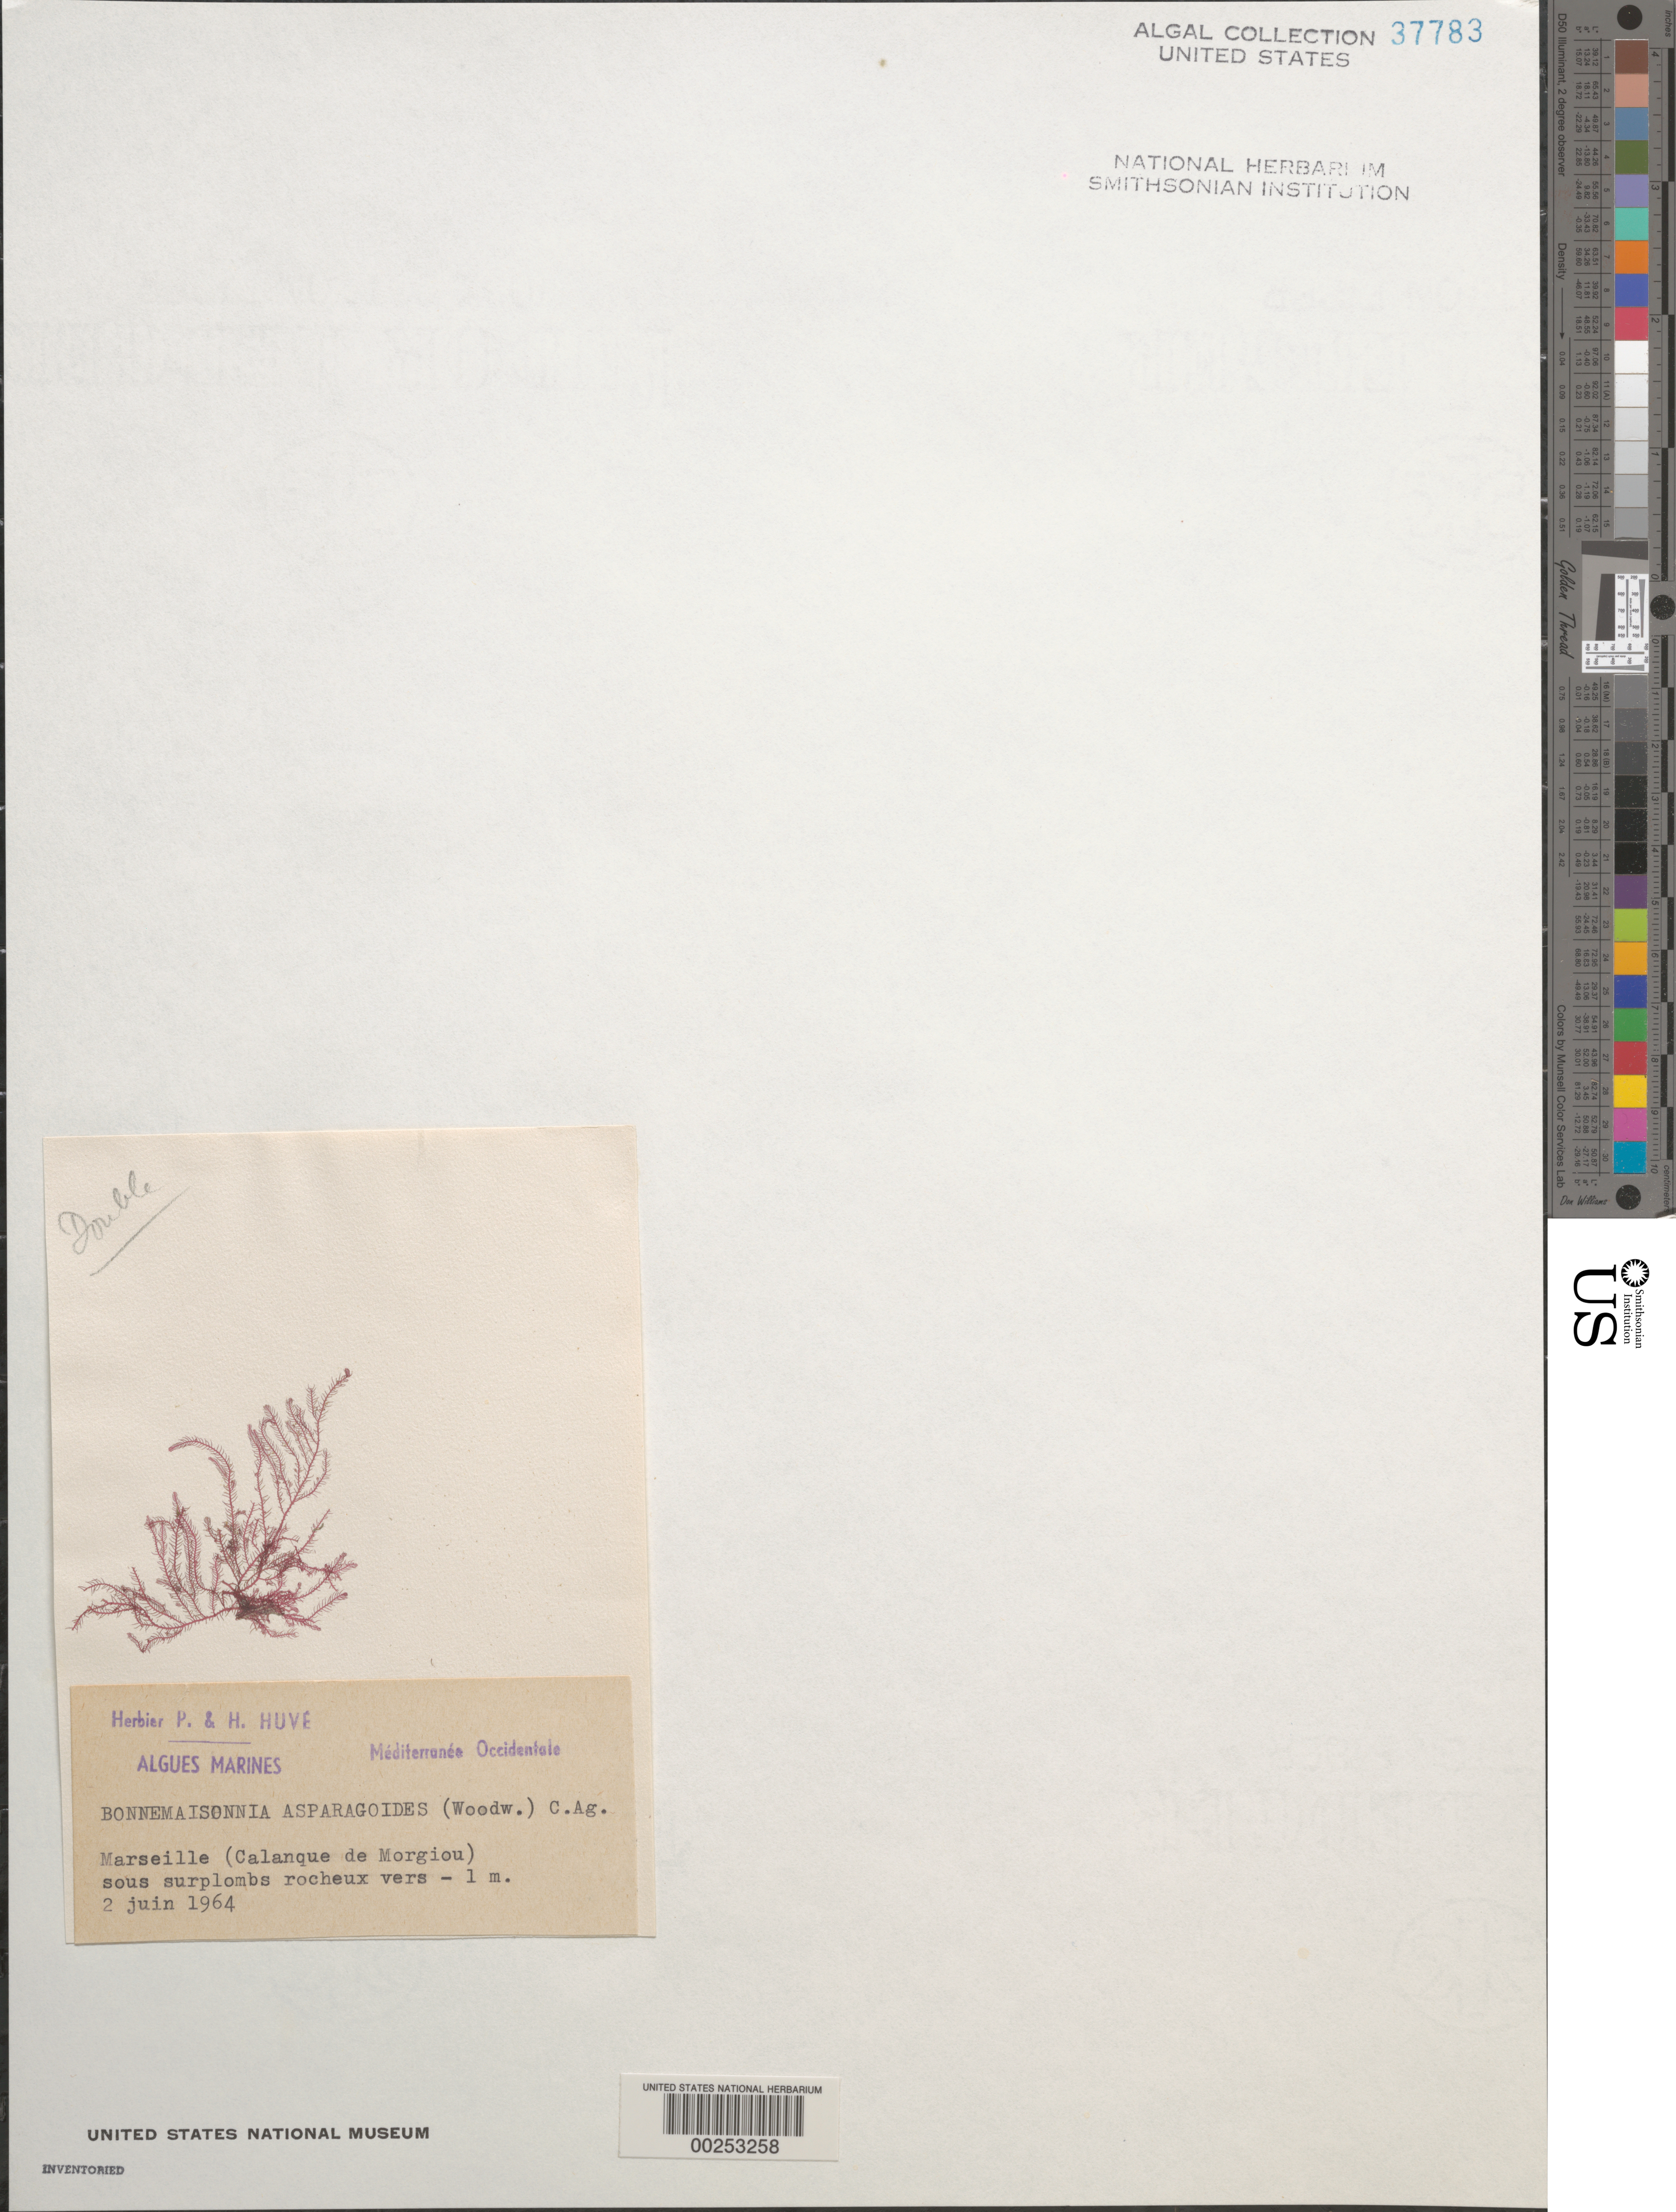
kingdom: Plantae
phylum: Rhodophyta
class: Florideophyceae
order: Bonnemaisoniales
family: Bonnemaisoniaceae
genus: Bonnemaisonia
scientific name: Bonnemaisonia asparagoides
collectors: P. Huve & H. Huve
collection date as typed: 02 Jun 1964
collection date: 1964-06-02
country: France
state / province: Provence-Alpes-Côte d'Azur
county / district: Bouches-du-Rhône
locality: Calanque de Morgiou, Marseille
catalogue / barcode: US 37783